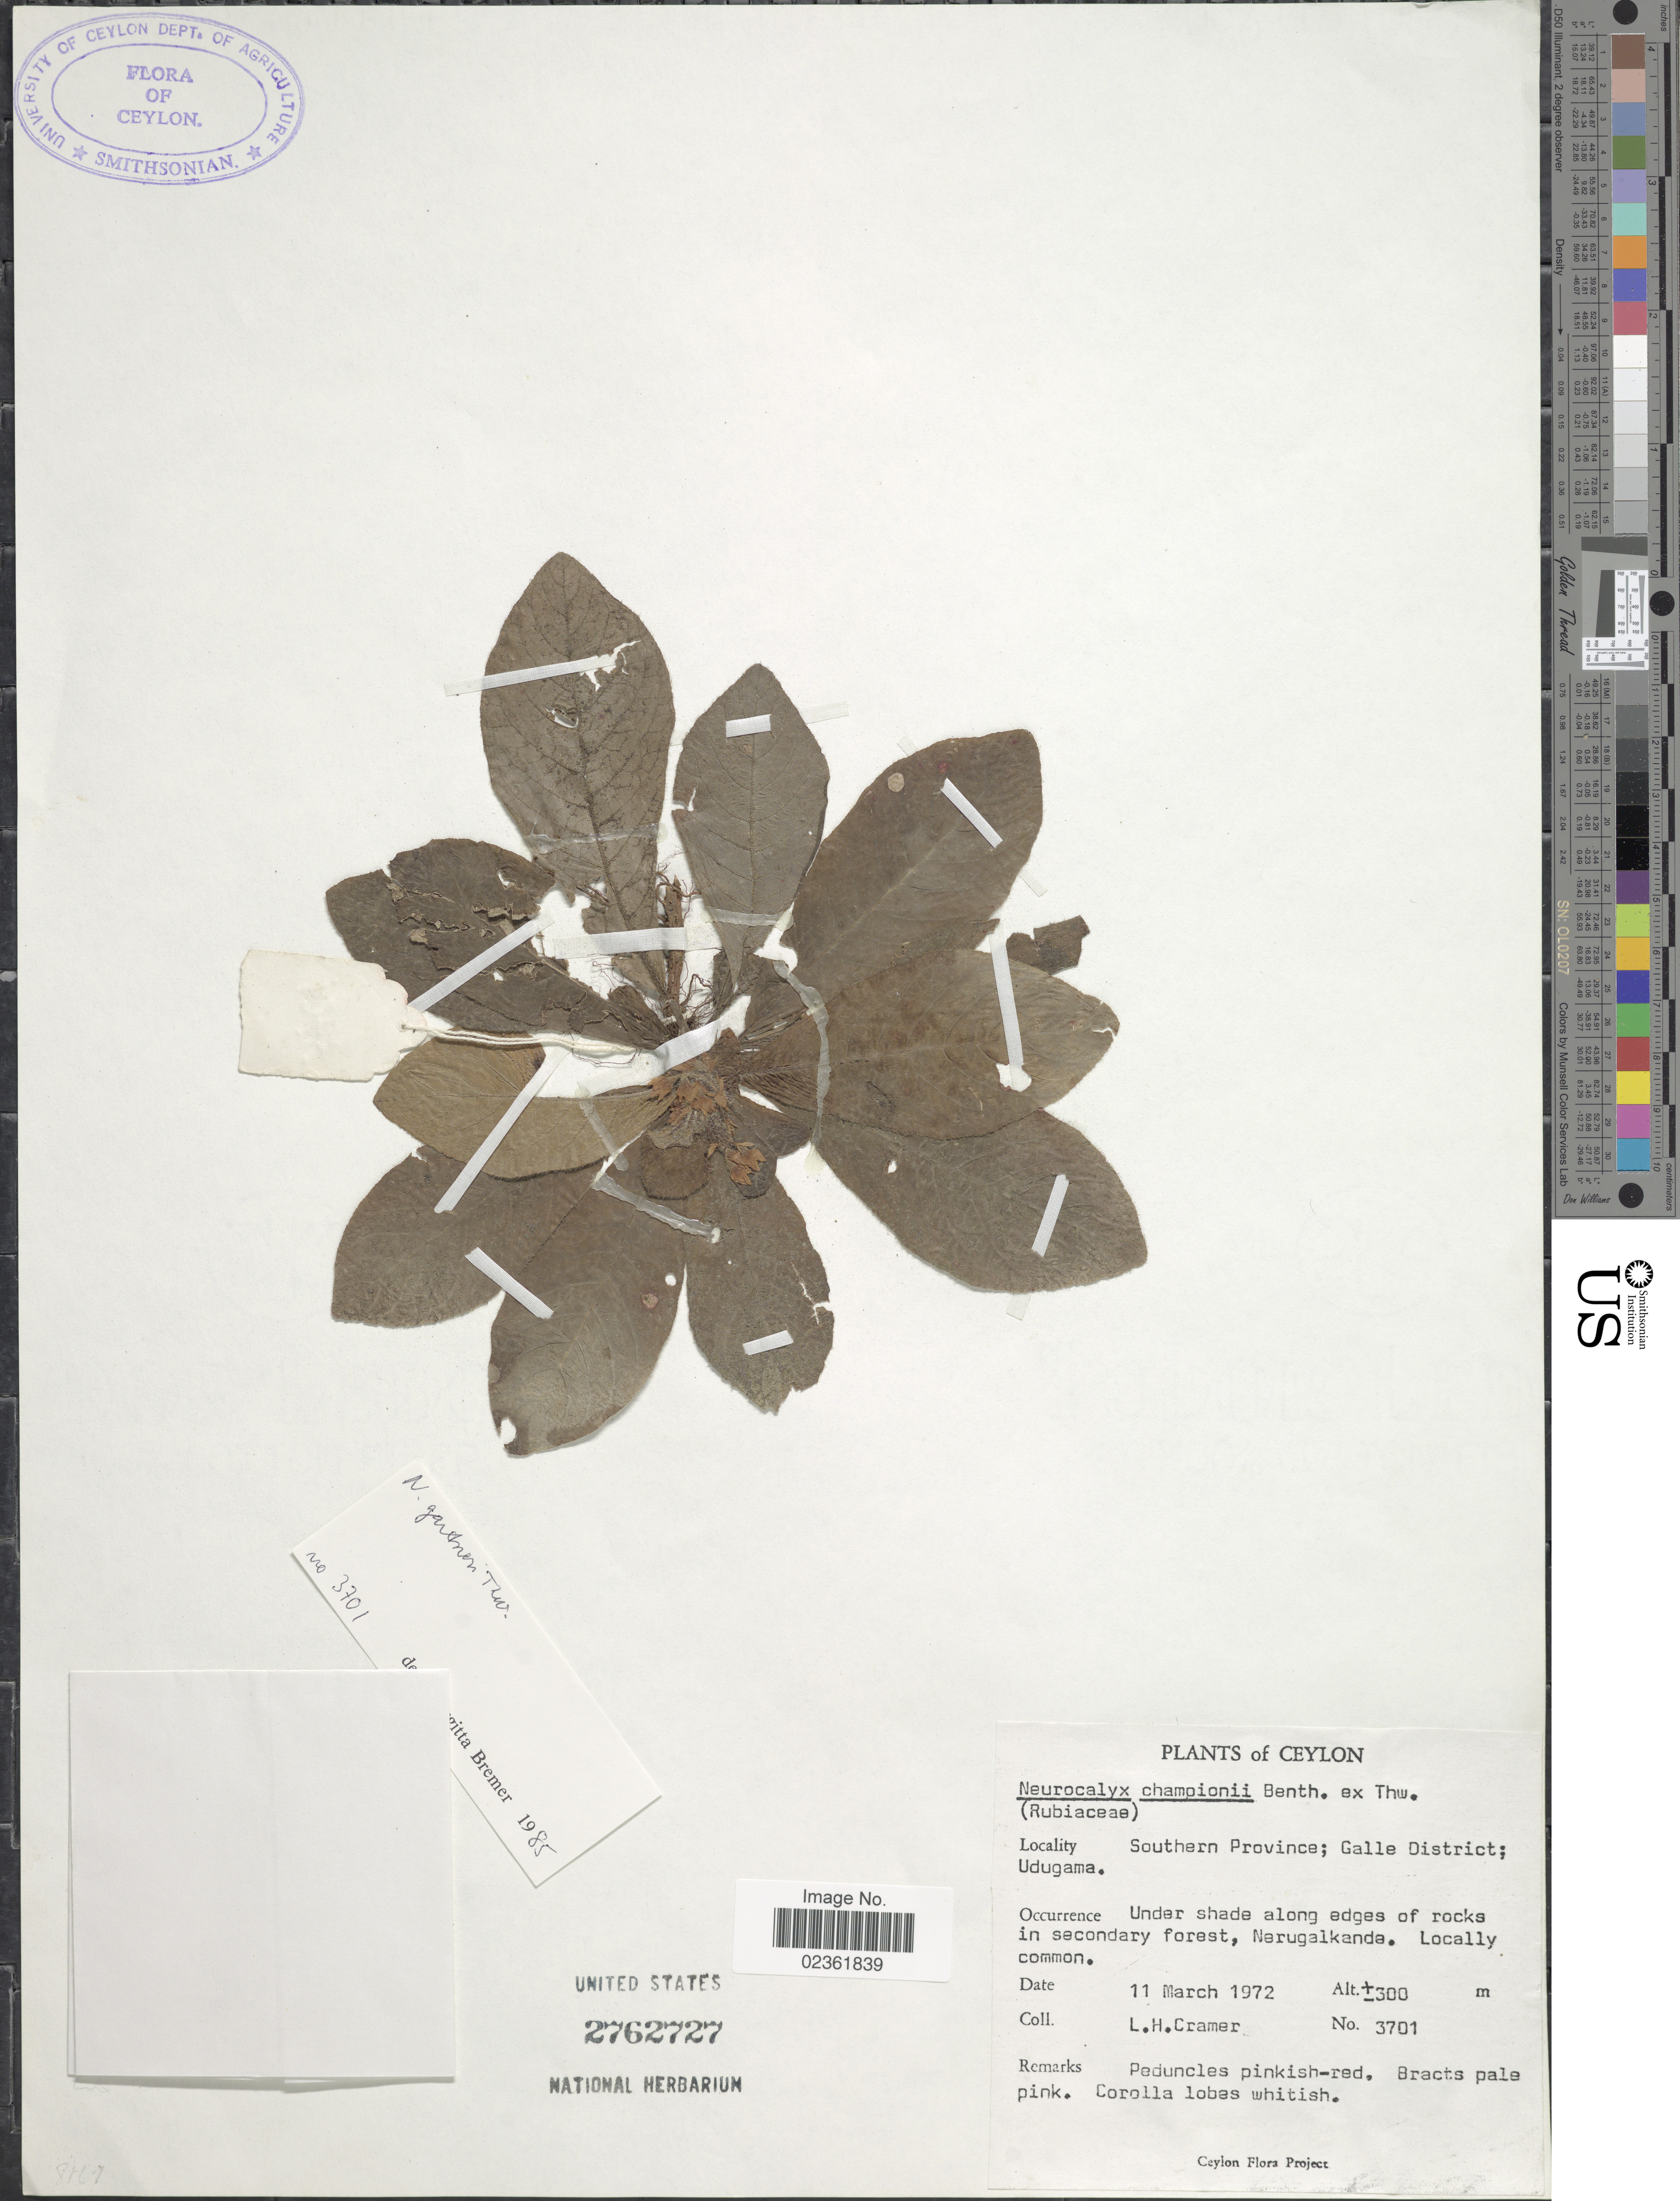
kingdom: Plantae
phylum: Tracheophyta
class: Magnoliopsida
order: Gentianales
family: Rubiaceae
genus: Neurocalyx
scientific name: Neurocalyx gardneri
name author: Thwaites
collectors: L. H. Cramer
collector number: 3701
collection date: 1972-03-11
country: Sri Lanka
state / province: Southern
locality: Ceylon, Galle District; Udugama, under shade along edged of rocks in secondary forest, Nerugalkanda.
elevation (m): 300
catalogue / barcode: US 2762727